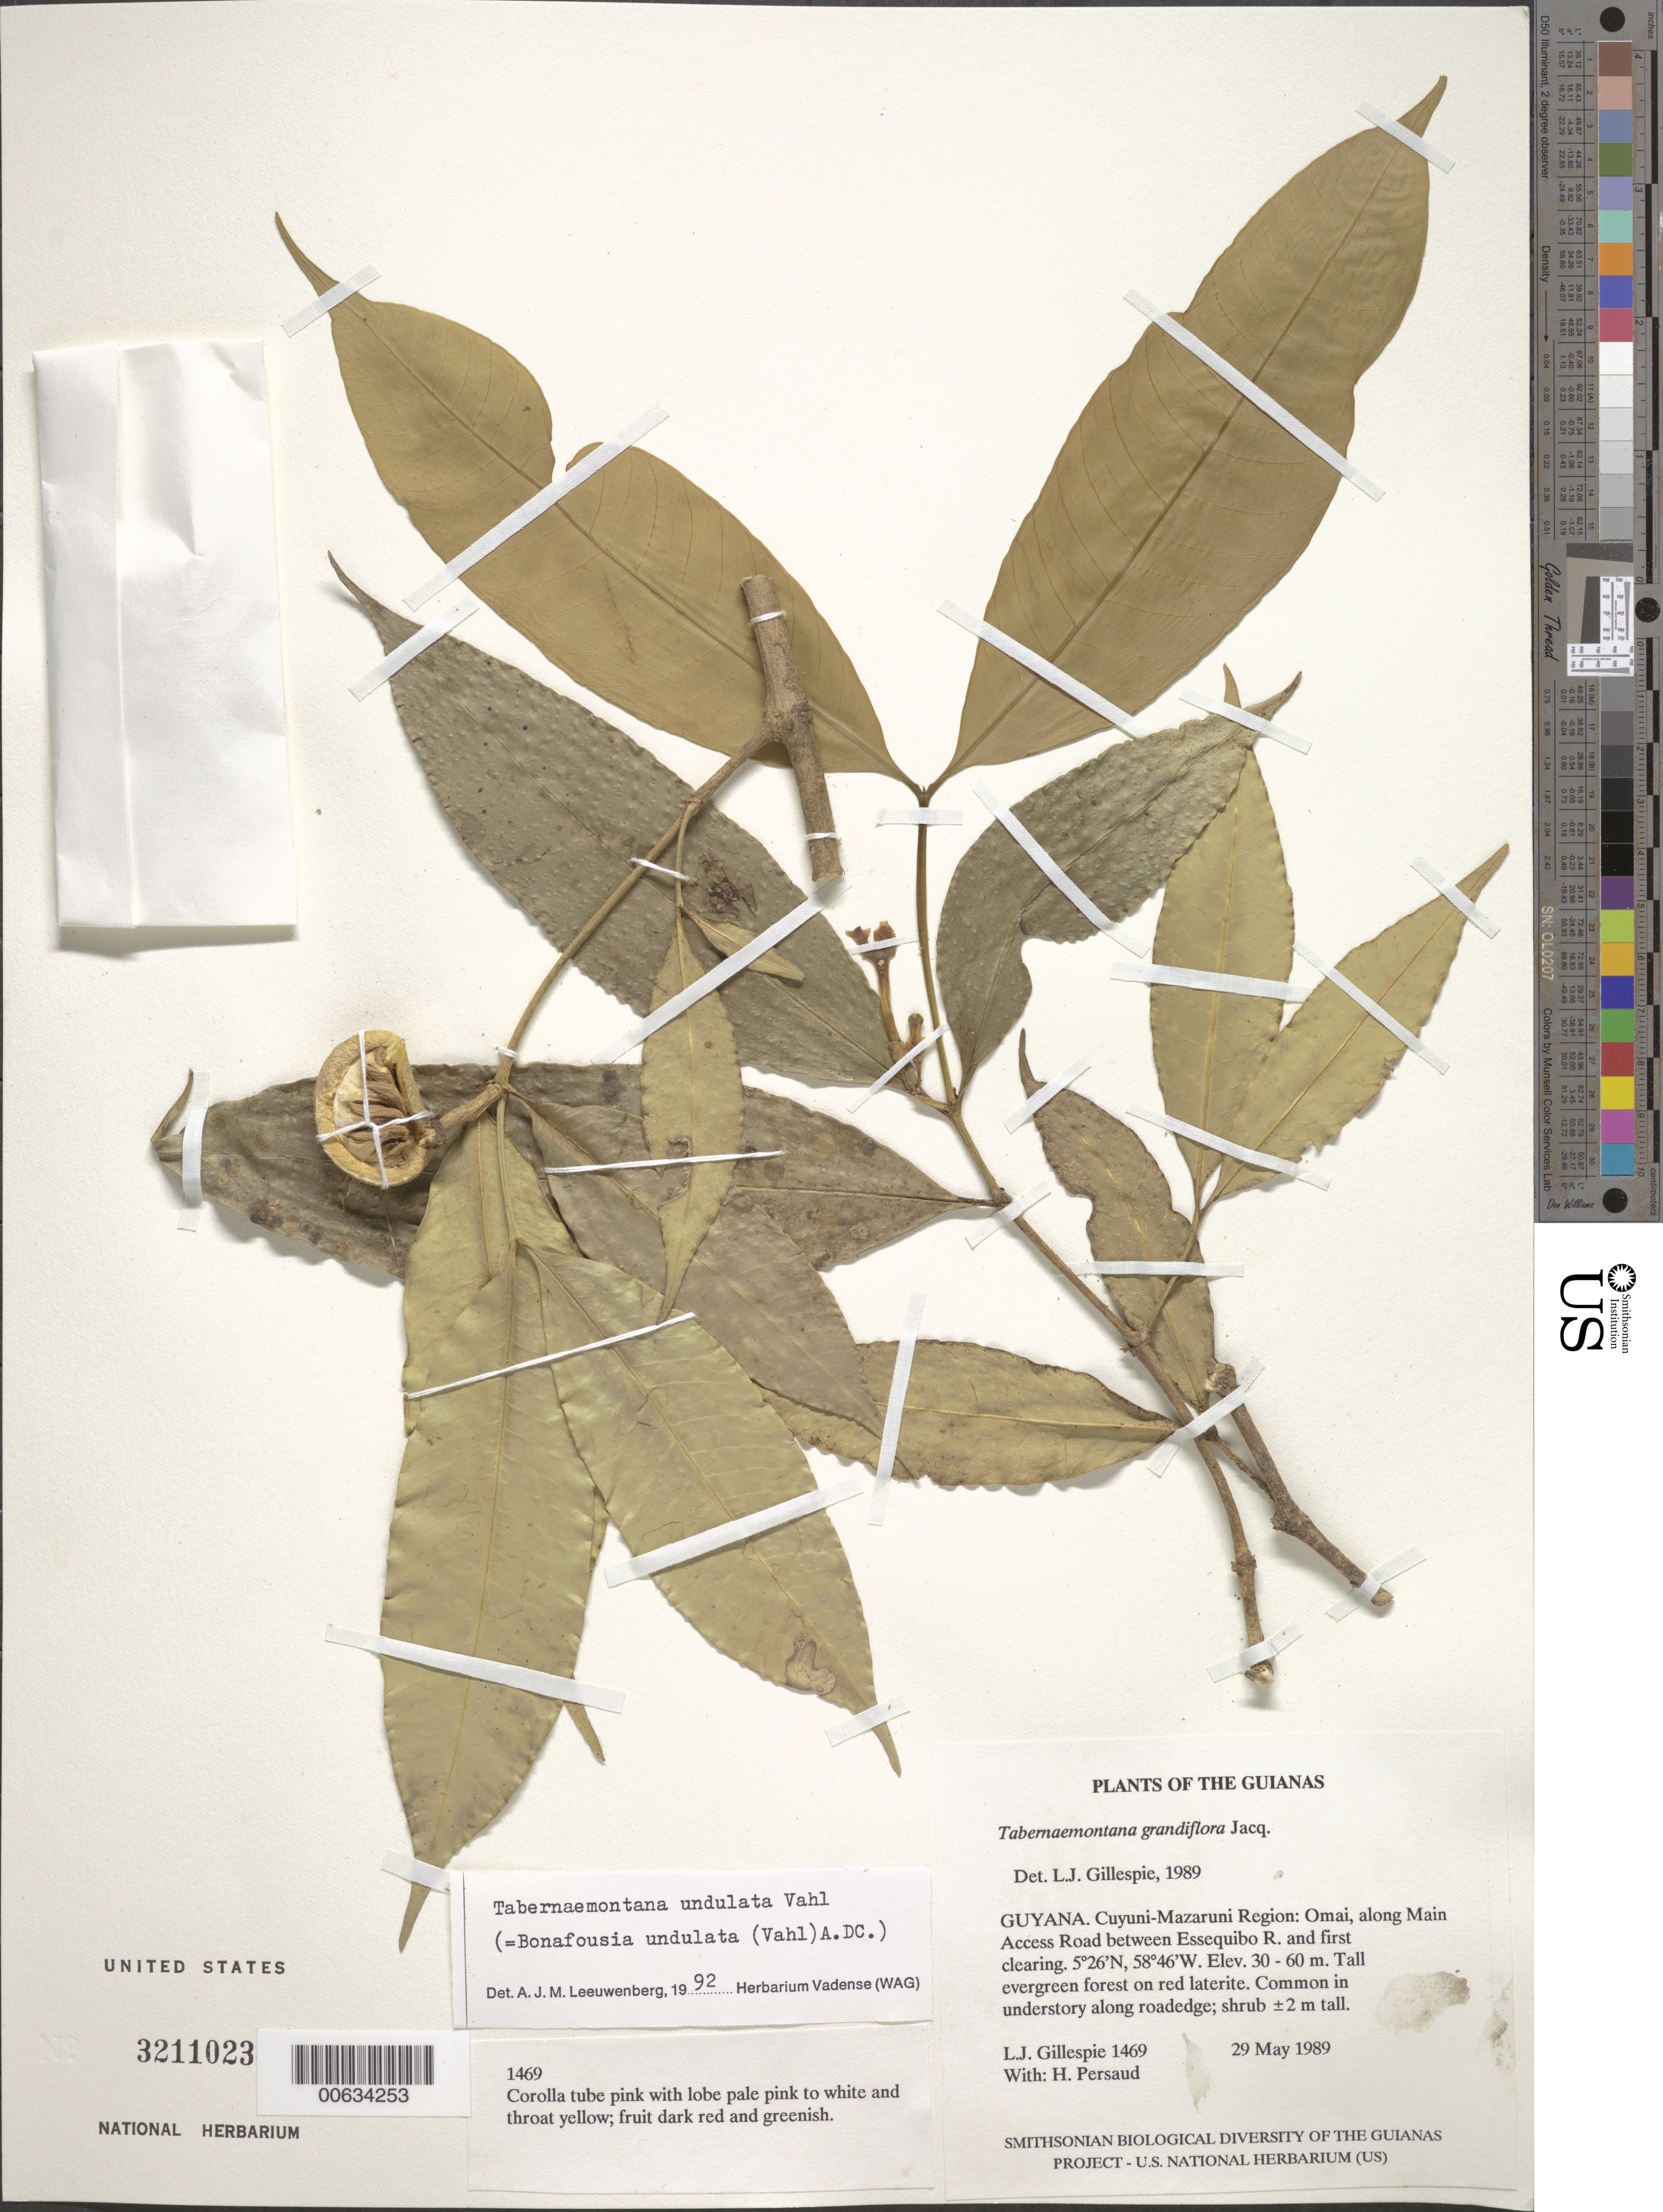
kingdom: Plantae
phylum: Tracheophyta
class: Magnoliopsida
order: Gentianales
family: Apocynaceae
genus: Tabernaemontana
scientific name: Tabernaemontana undulata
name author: Vahl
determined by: Leeuwenberg, A. J. M.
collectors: L. J. Gillespie & H. Persaud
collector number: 1469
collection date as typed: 29 May 1989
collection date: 1989-05-29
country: Guyana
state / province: Cuyuni-Mazaruni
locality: Omai, along Main Access Road between Essequibo R. and first clearing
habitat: Tall evergreen forest on red laterite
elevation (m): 30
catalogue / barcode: US 3211023